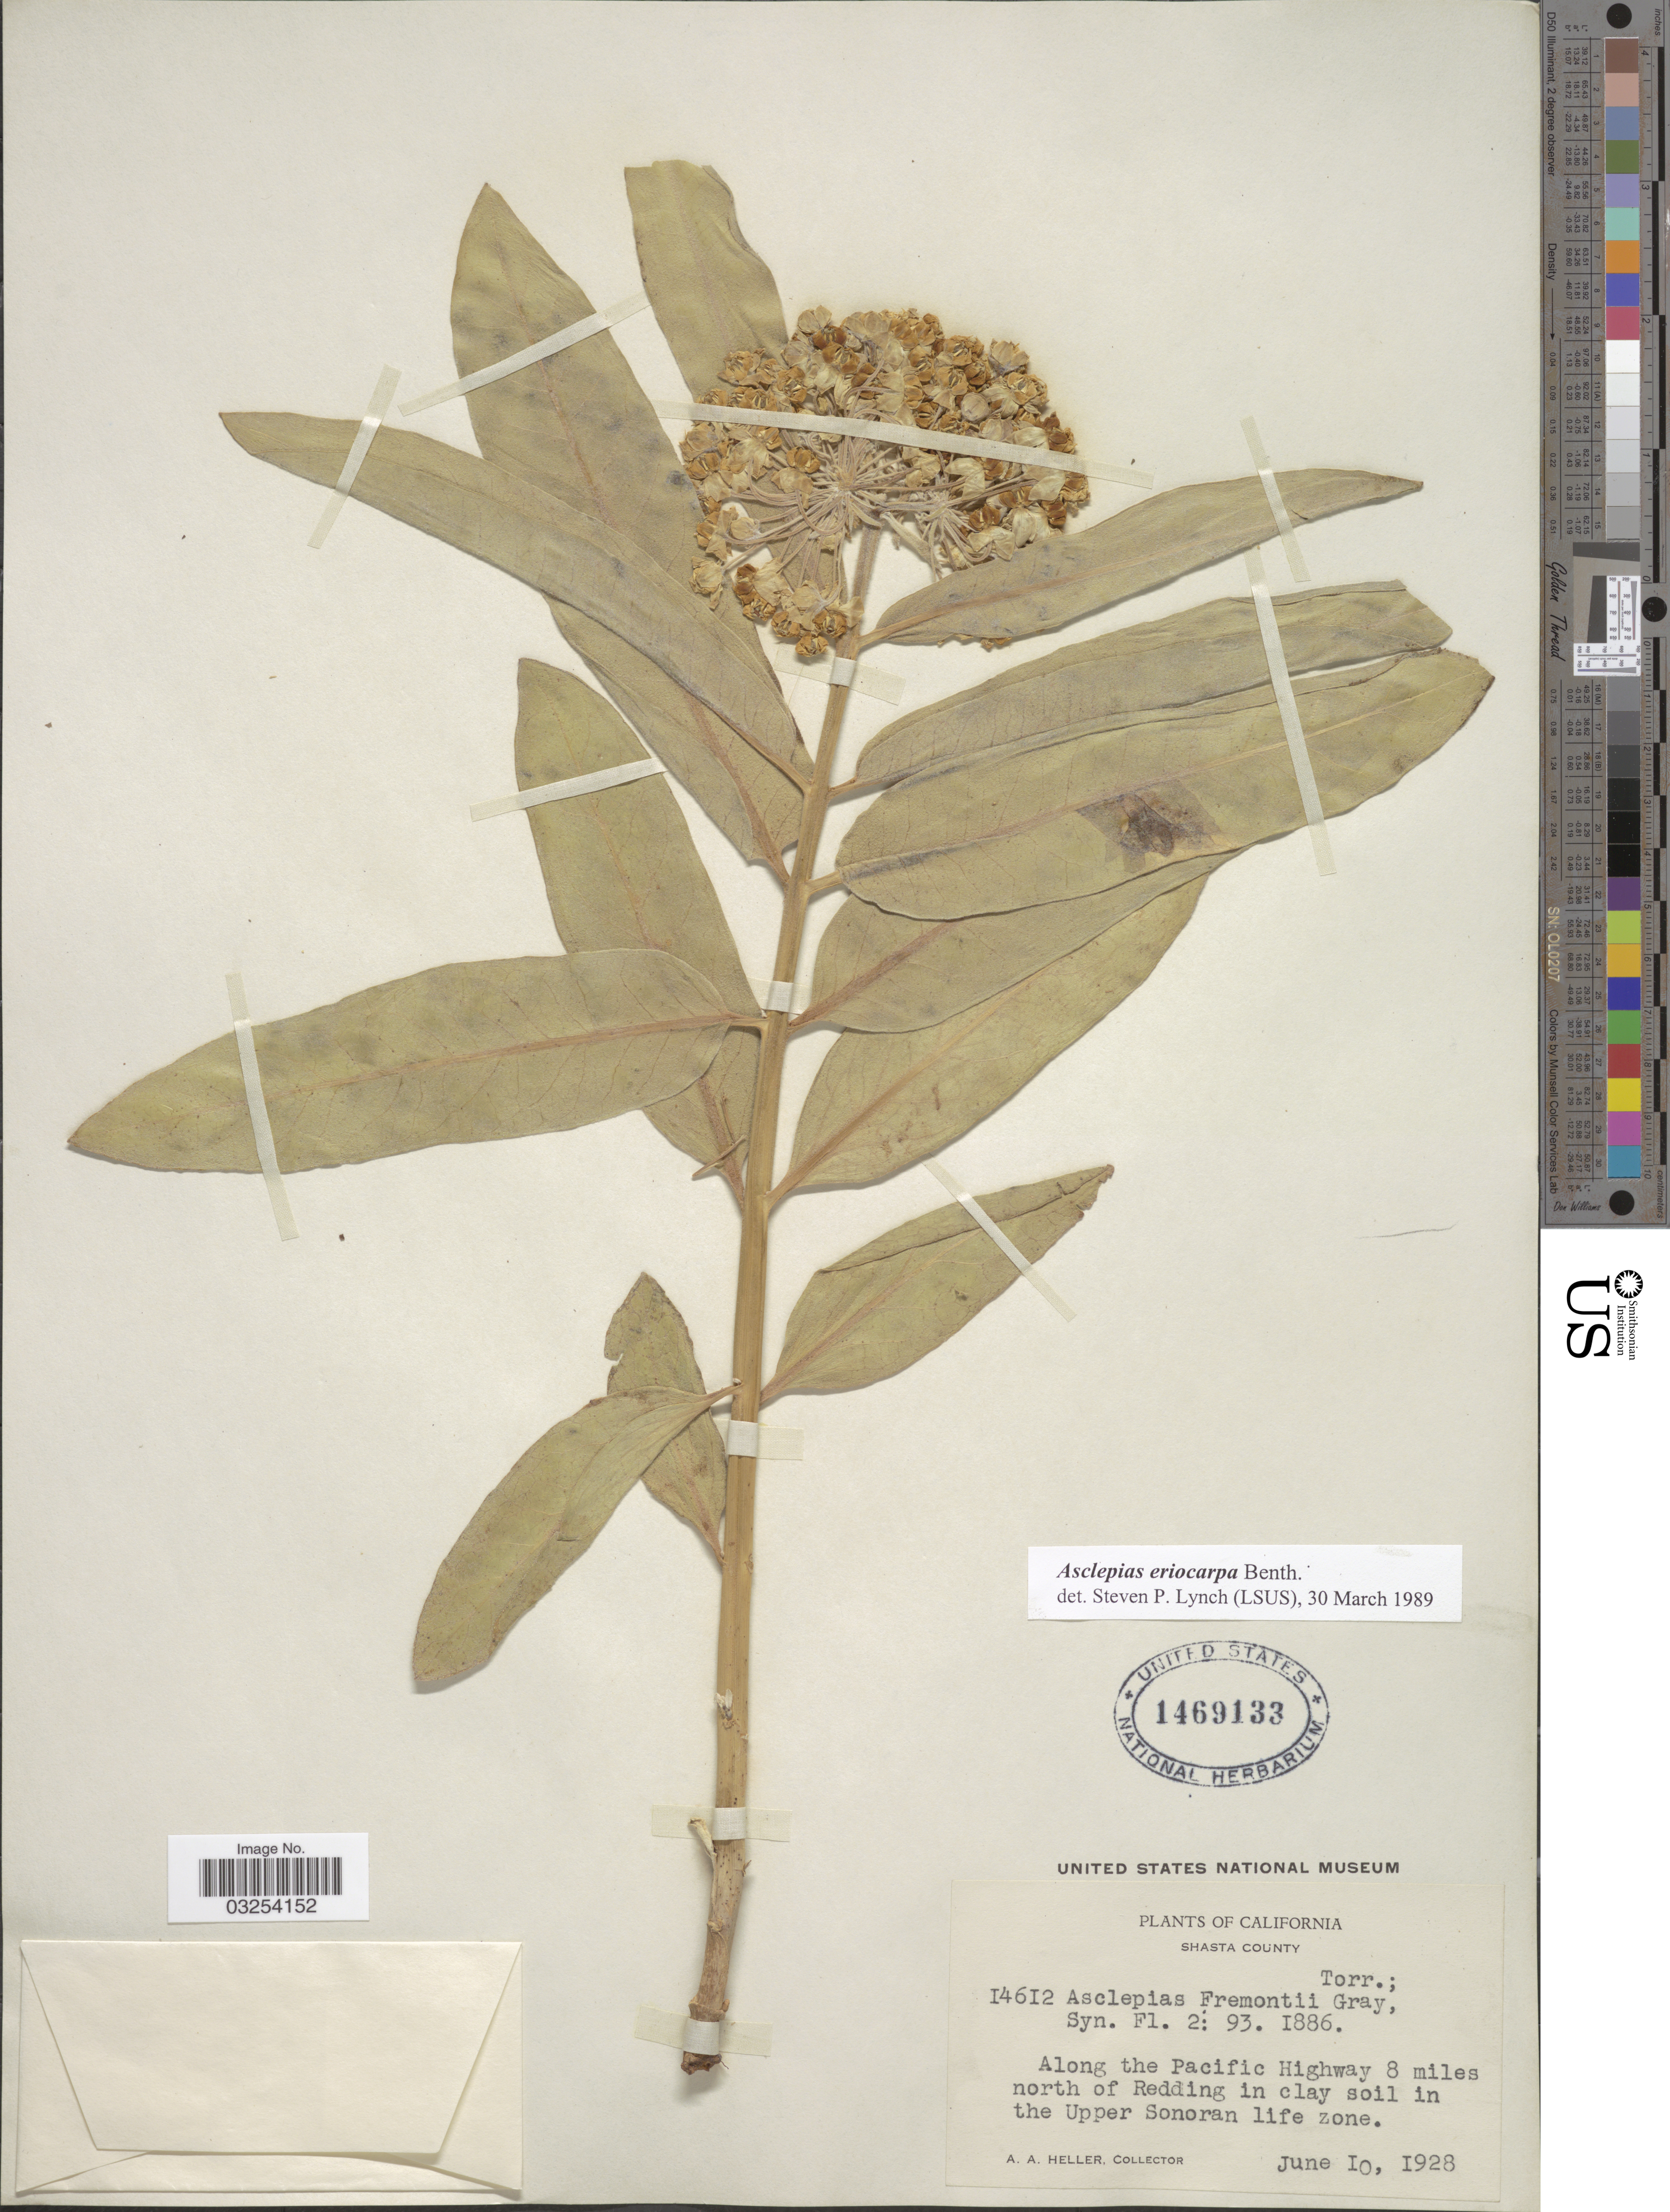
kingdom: Plantae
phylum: Tracheophyta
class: Magnoliopsida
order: Gentianales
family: Apocynaceae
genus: Asclepias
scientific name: Asclepias eriocarpa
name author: Benth.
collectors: A. A. Heller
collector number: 14612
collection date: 1928-06-10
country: United States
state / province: California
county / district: Shasta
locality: Shasta County. Along the Pacific Highway 8 miles north of Redding in clay soil in the Upper Sonoran life zone.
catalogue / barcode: US 1469133